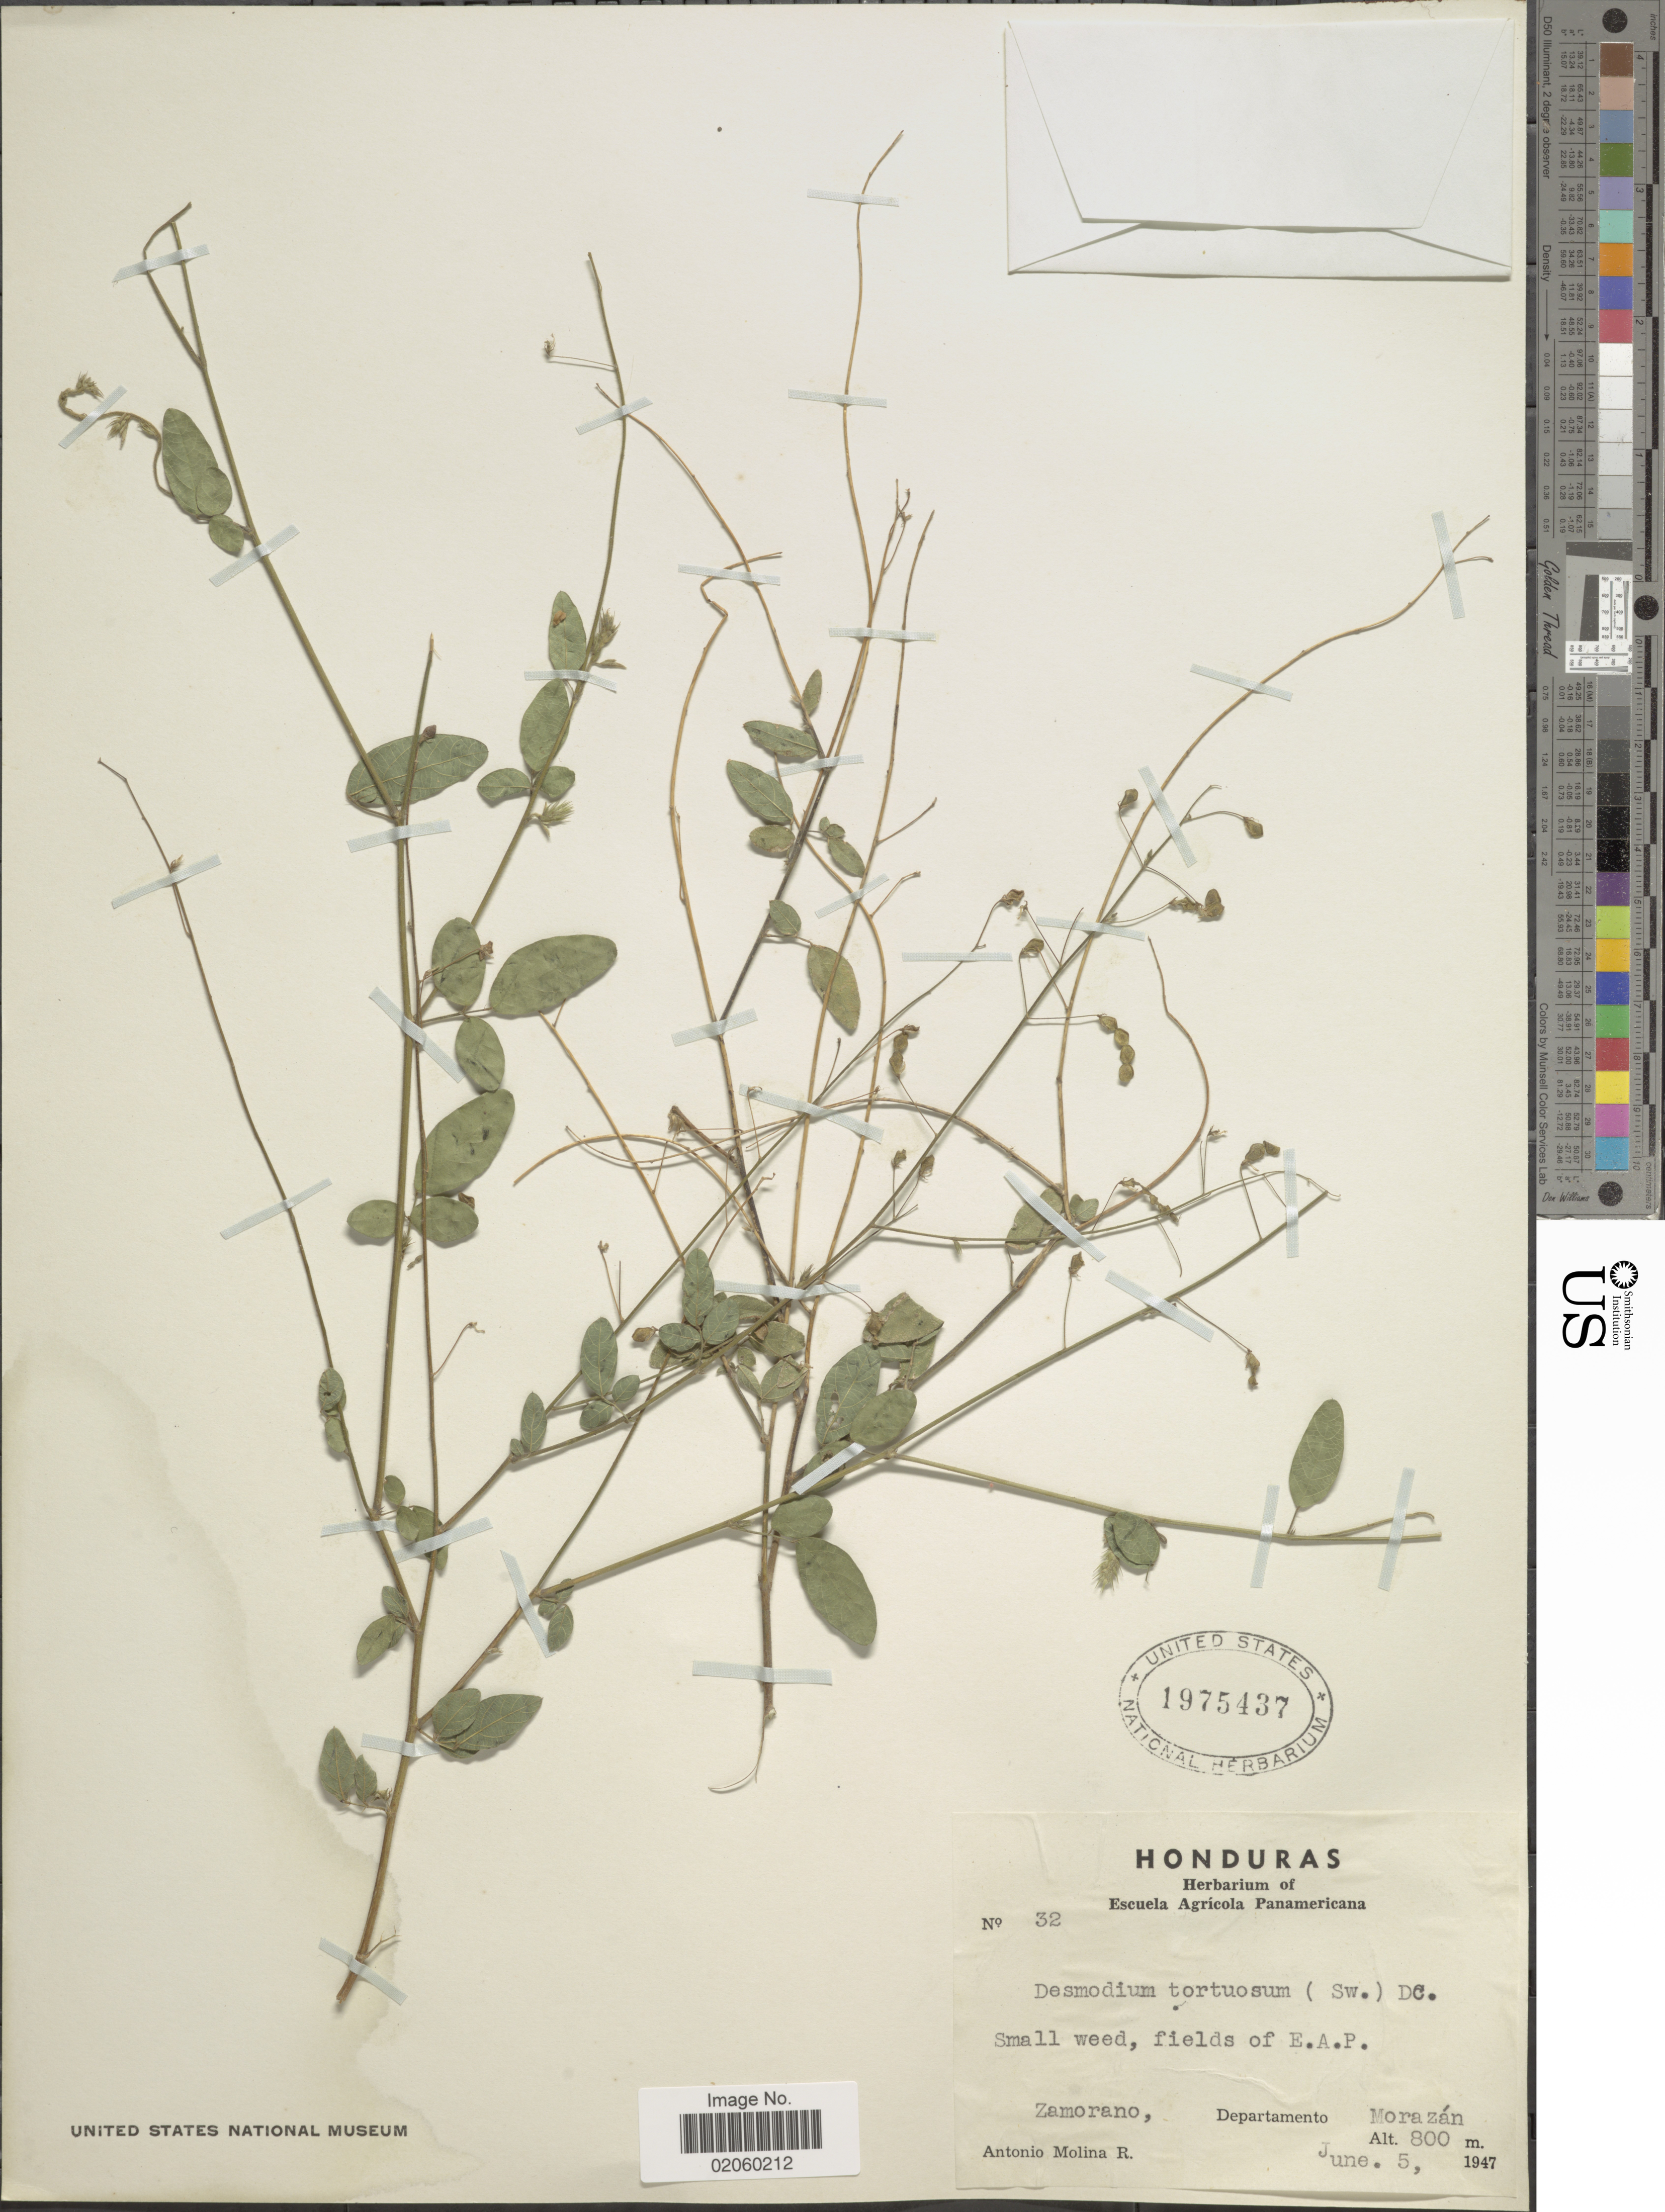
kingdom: Plantae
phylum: Tracheophyta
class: Magnoliopsida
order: Fabales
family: Fabaceae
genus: Desmodium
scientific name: Desmodium tortuosum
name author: (Sw.) DC.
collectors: A. Molina R.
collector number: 32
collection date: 1947-06-05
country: Honduras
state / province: Fco. Morazán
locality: Zamorano, fields of E. A. P.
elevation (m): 800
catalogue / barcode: US 1975437